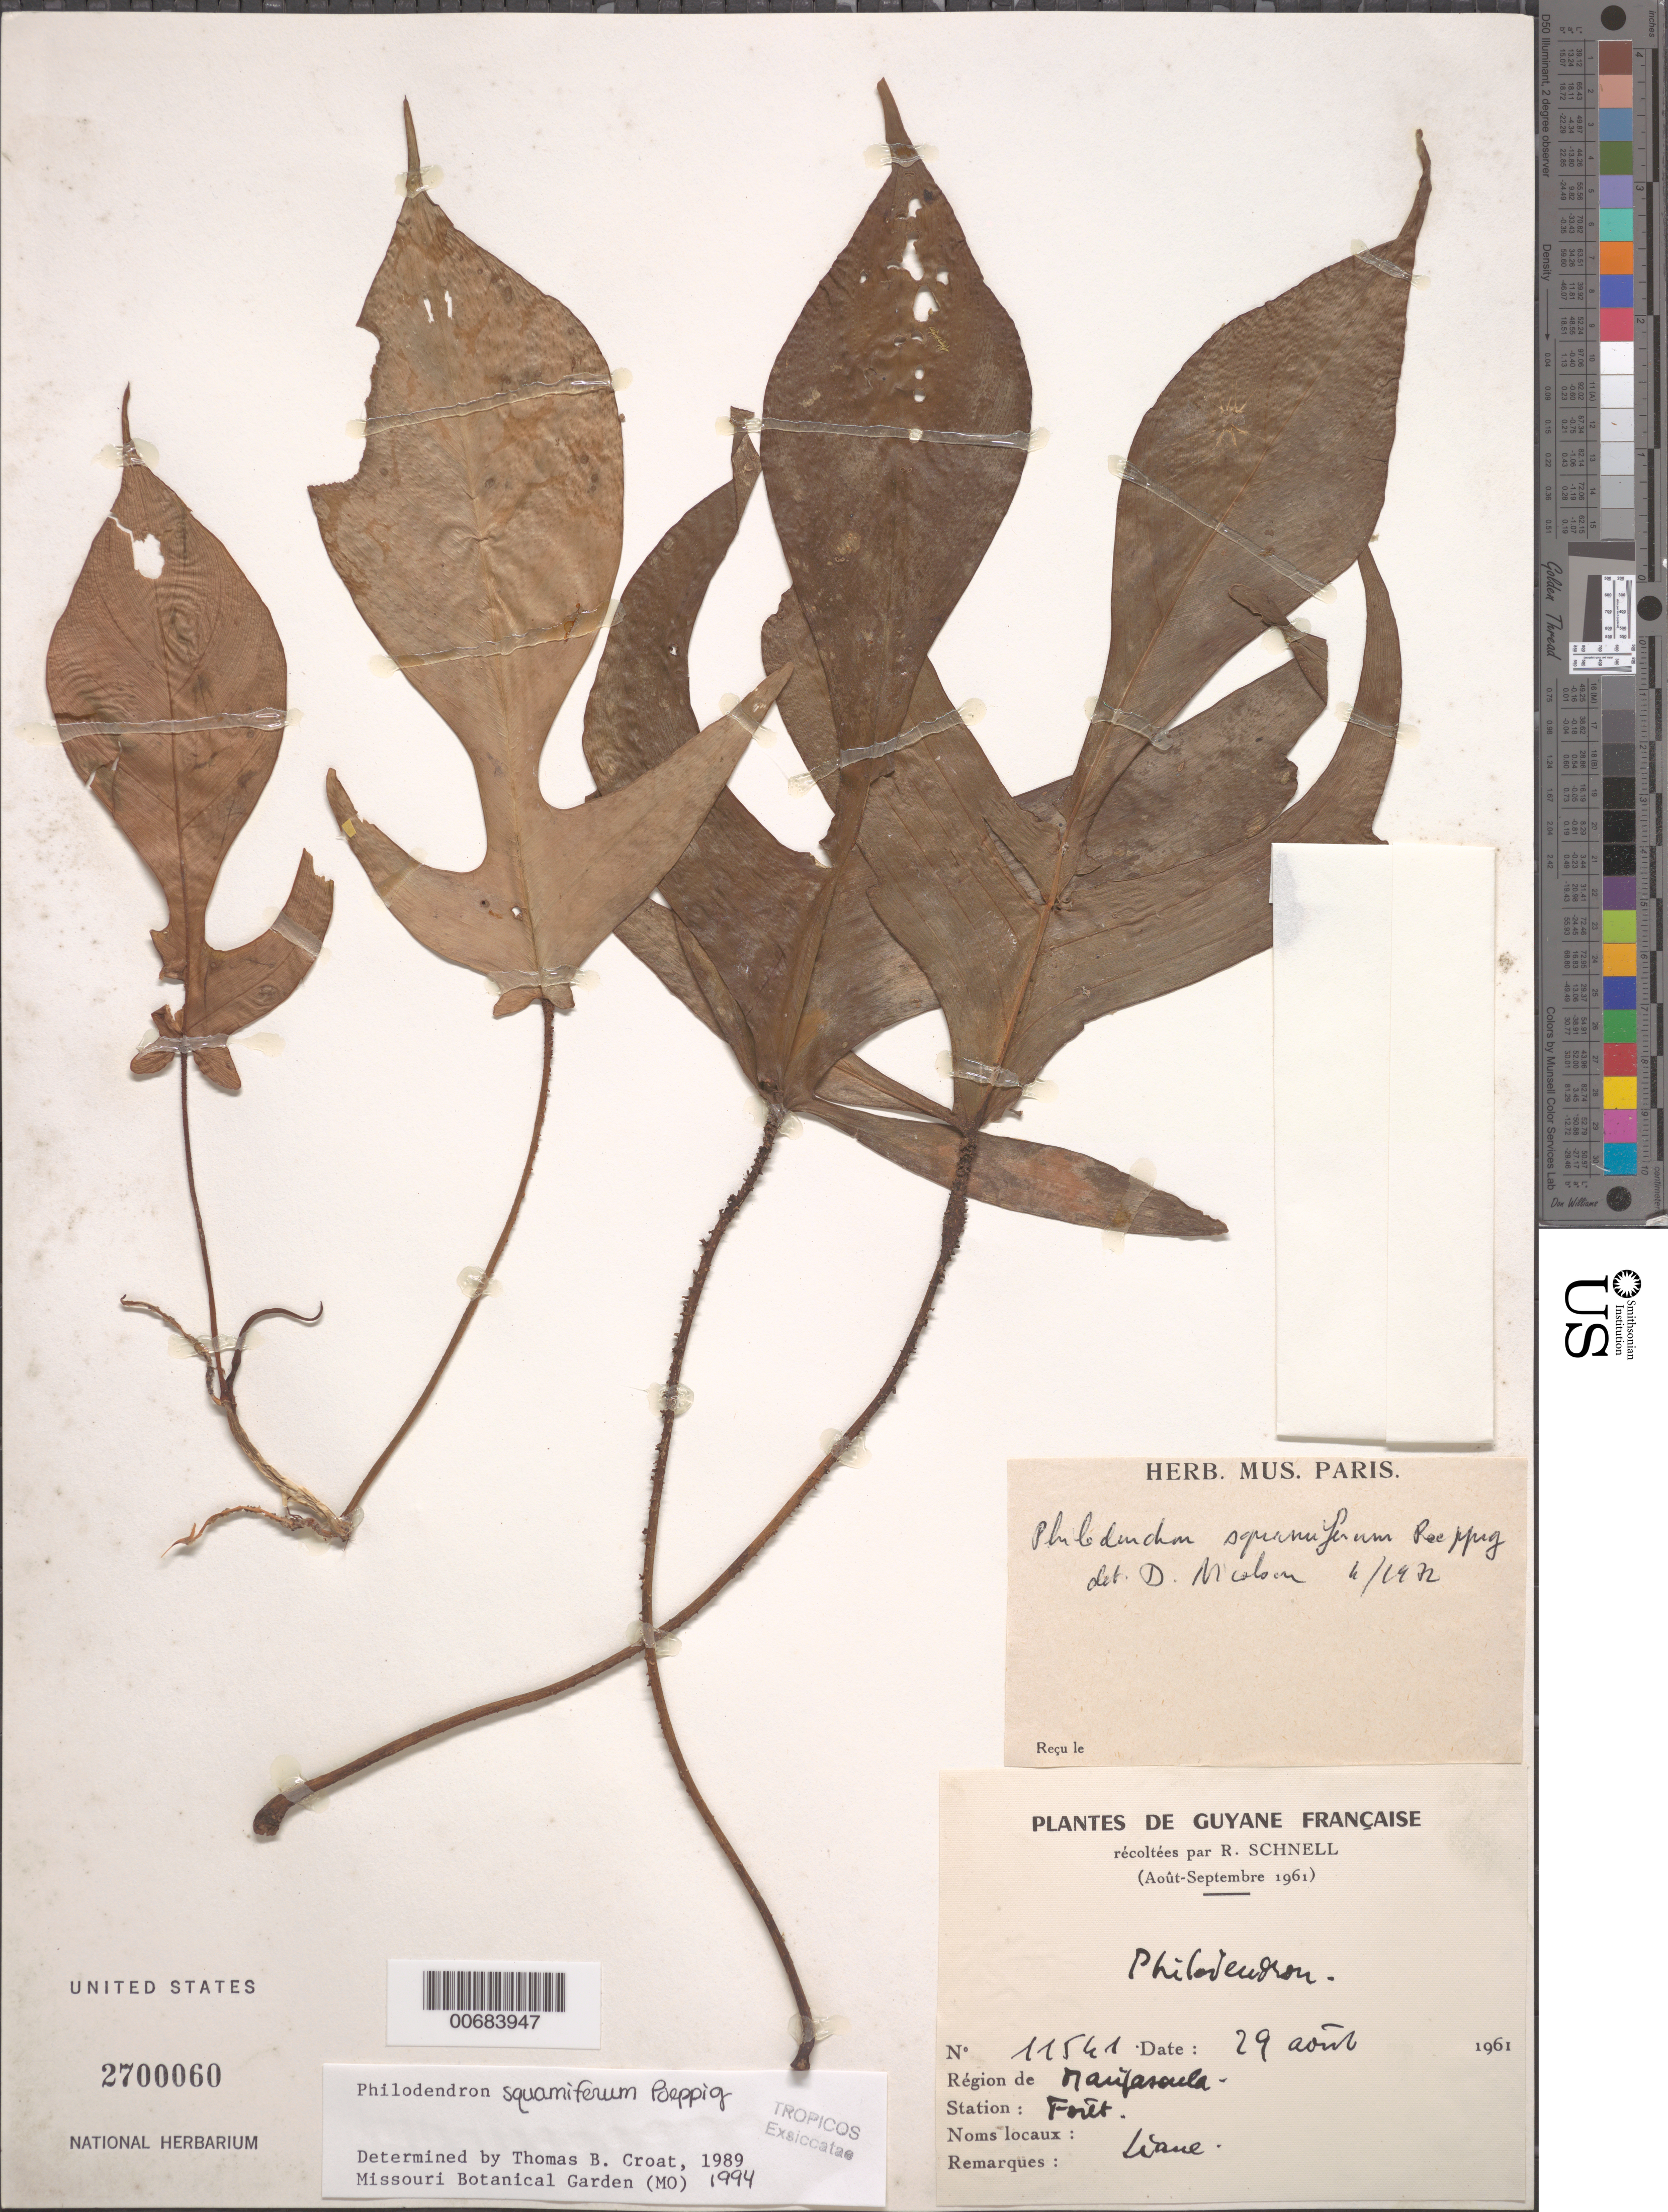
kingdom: Plantae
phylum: Tracheophyta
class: Liliopsida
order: Alismatales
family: Araceae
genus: Philodendron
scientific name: Philodendron squamiferum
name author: Poepp.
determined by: Croat, Thomas B., Missouri Botanical Garden (MO)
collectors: R. A. Schnell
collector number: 11541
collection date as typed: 29-Aug-61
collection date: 1961-08-29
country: French Guiana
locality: Maripasoula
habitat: Forest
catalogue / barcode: US 2700060